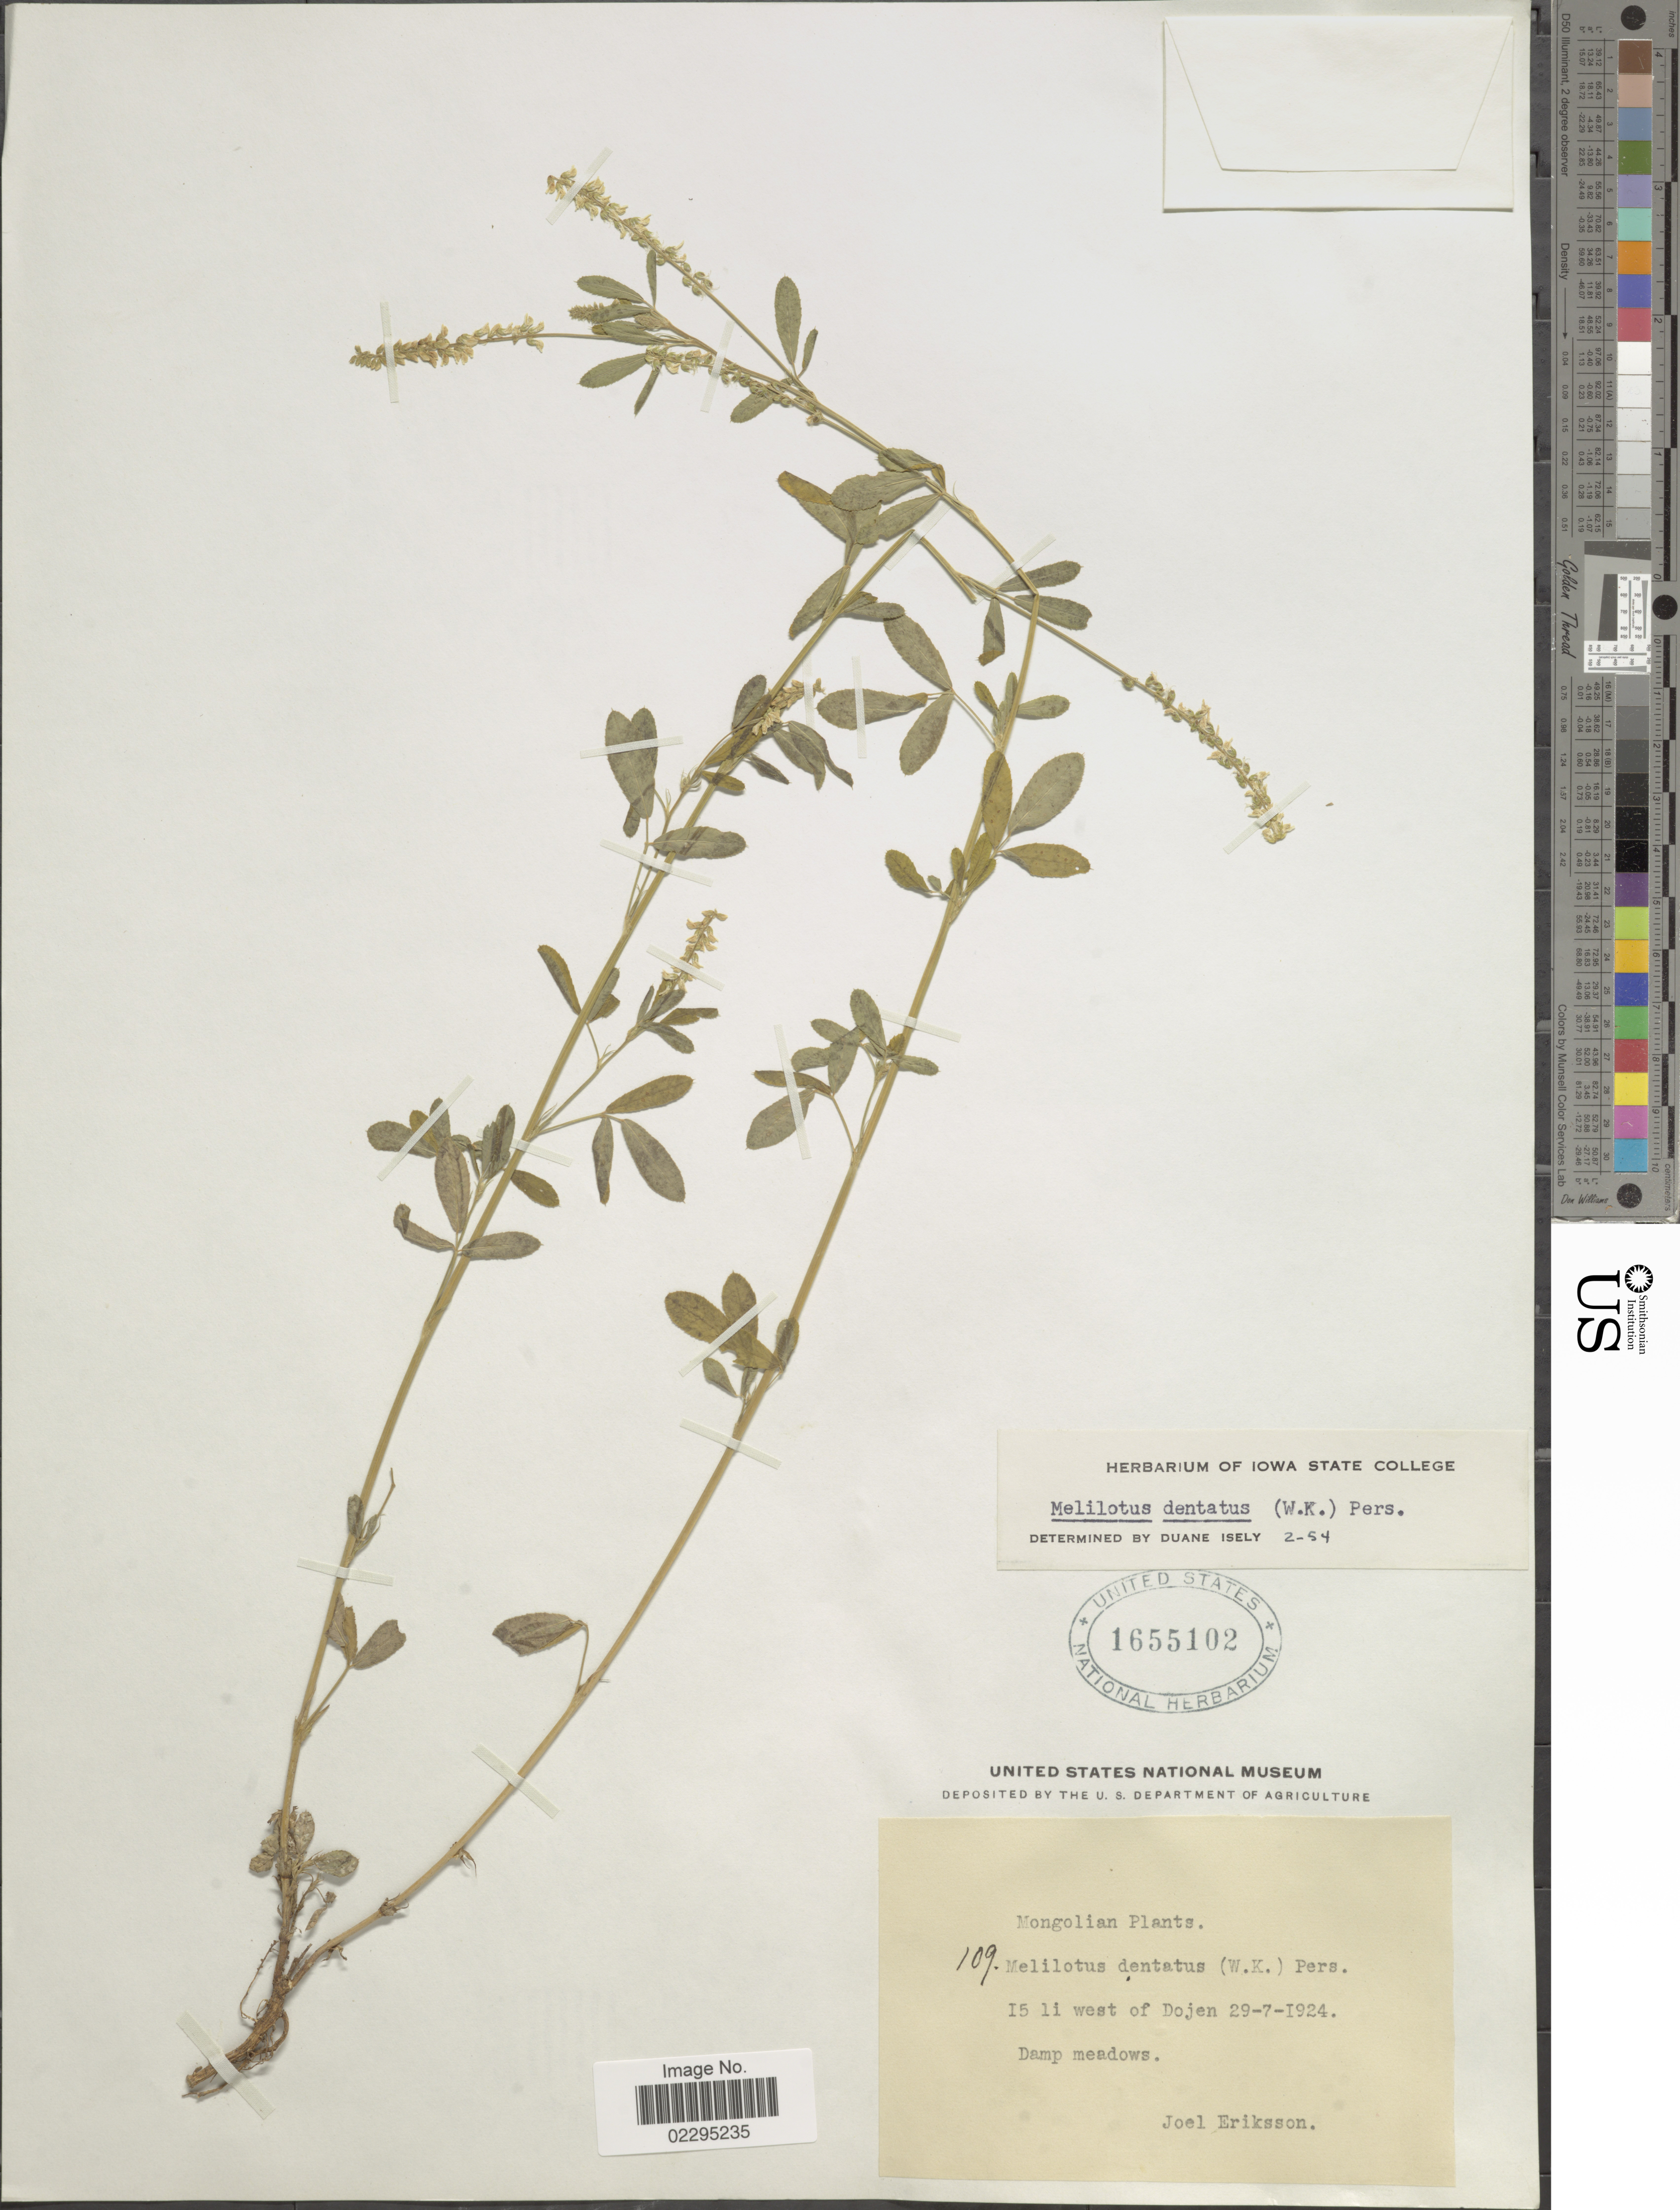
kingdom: Plantae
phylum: Tracheophyta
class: Magnoliopsida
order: Fabales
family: Fabaceae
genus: Melilotus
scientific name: Melilotus dentatus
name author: (Waldst. & Kit.) Pers.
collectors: J. Eriksson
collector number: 109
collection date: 1924-07-29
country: Mongolia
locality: Mongolian, 15 li west of Dojen.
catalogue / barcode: US 1655102